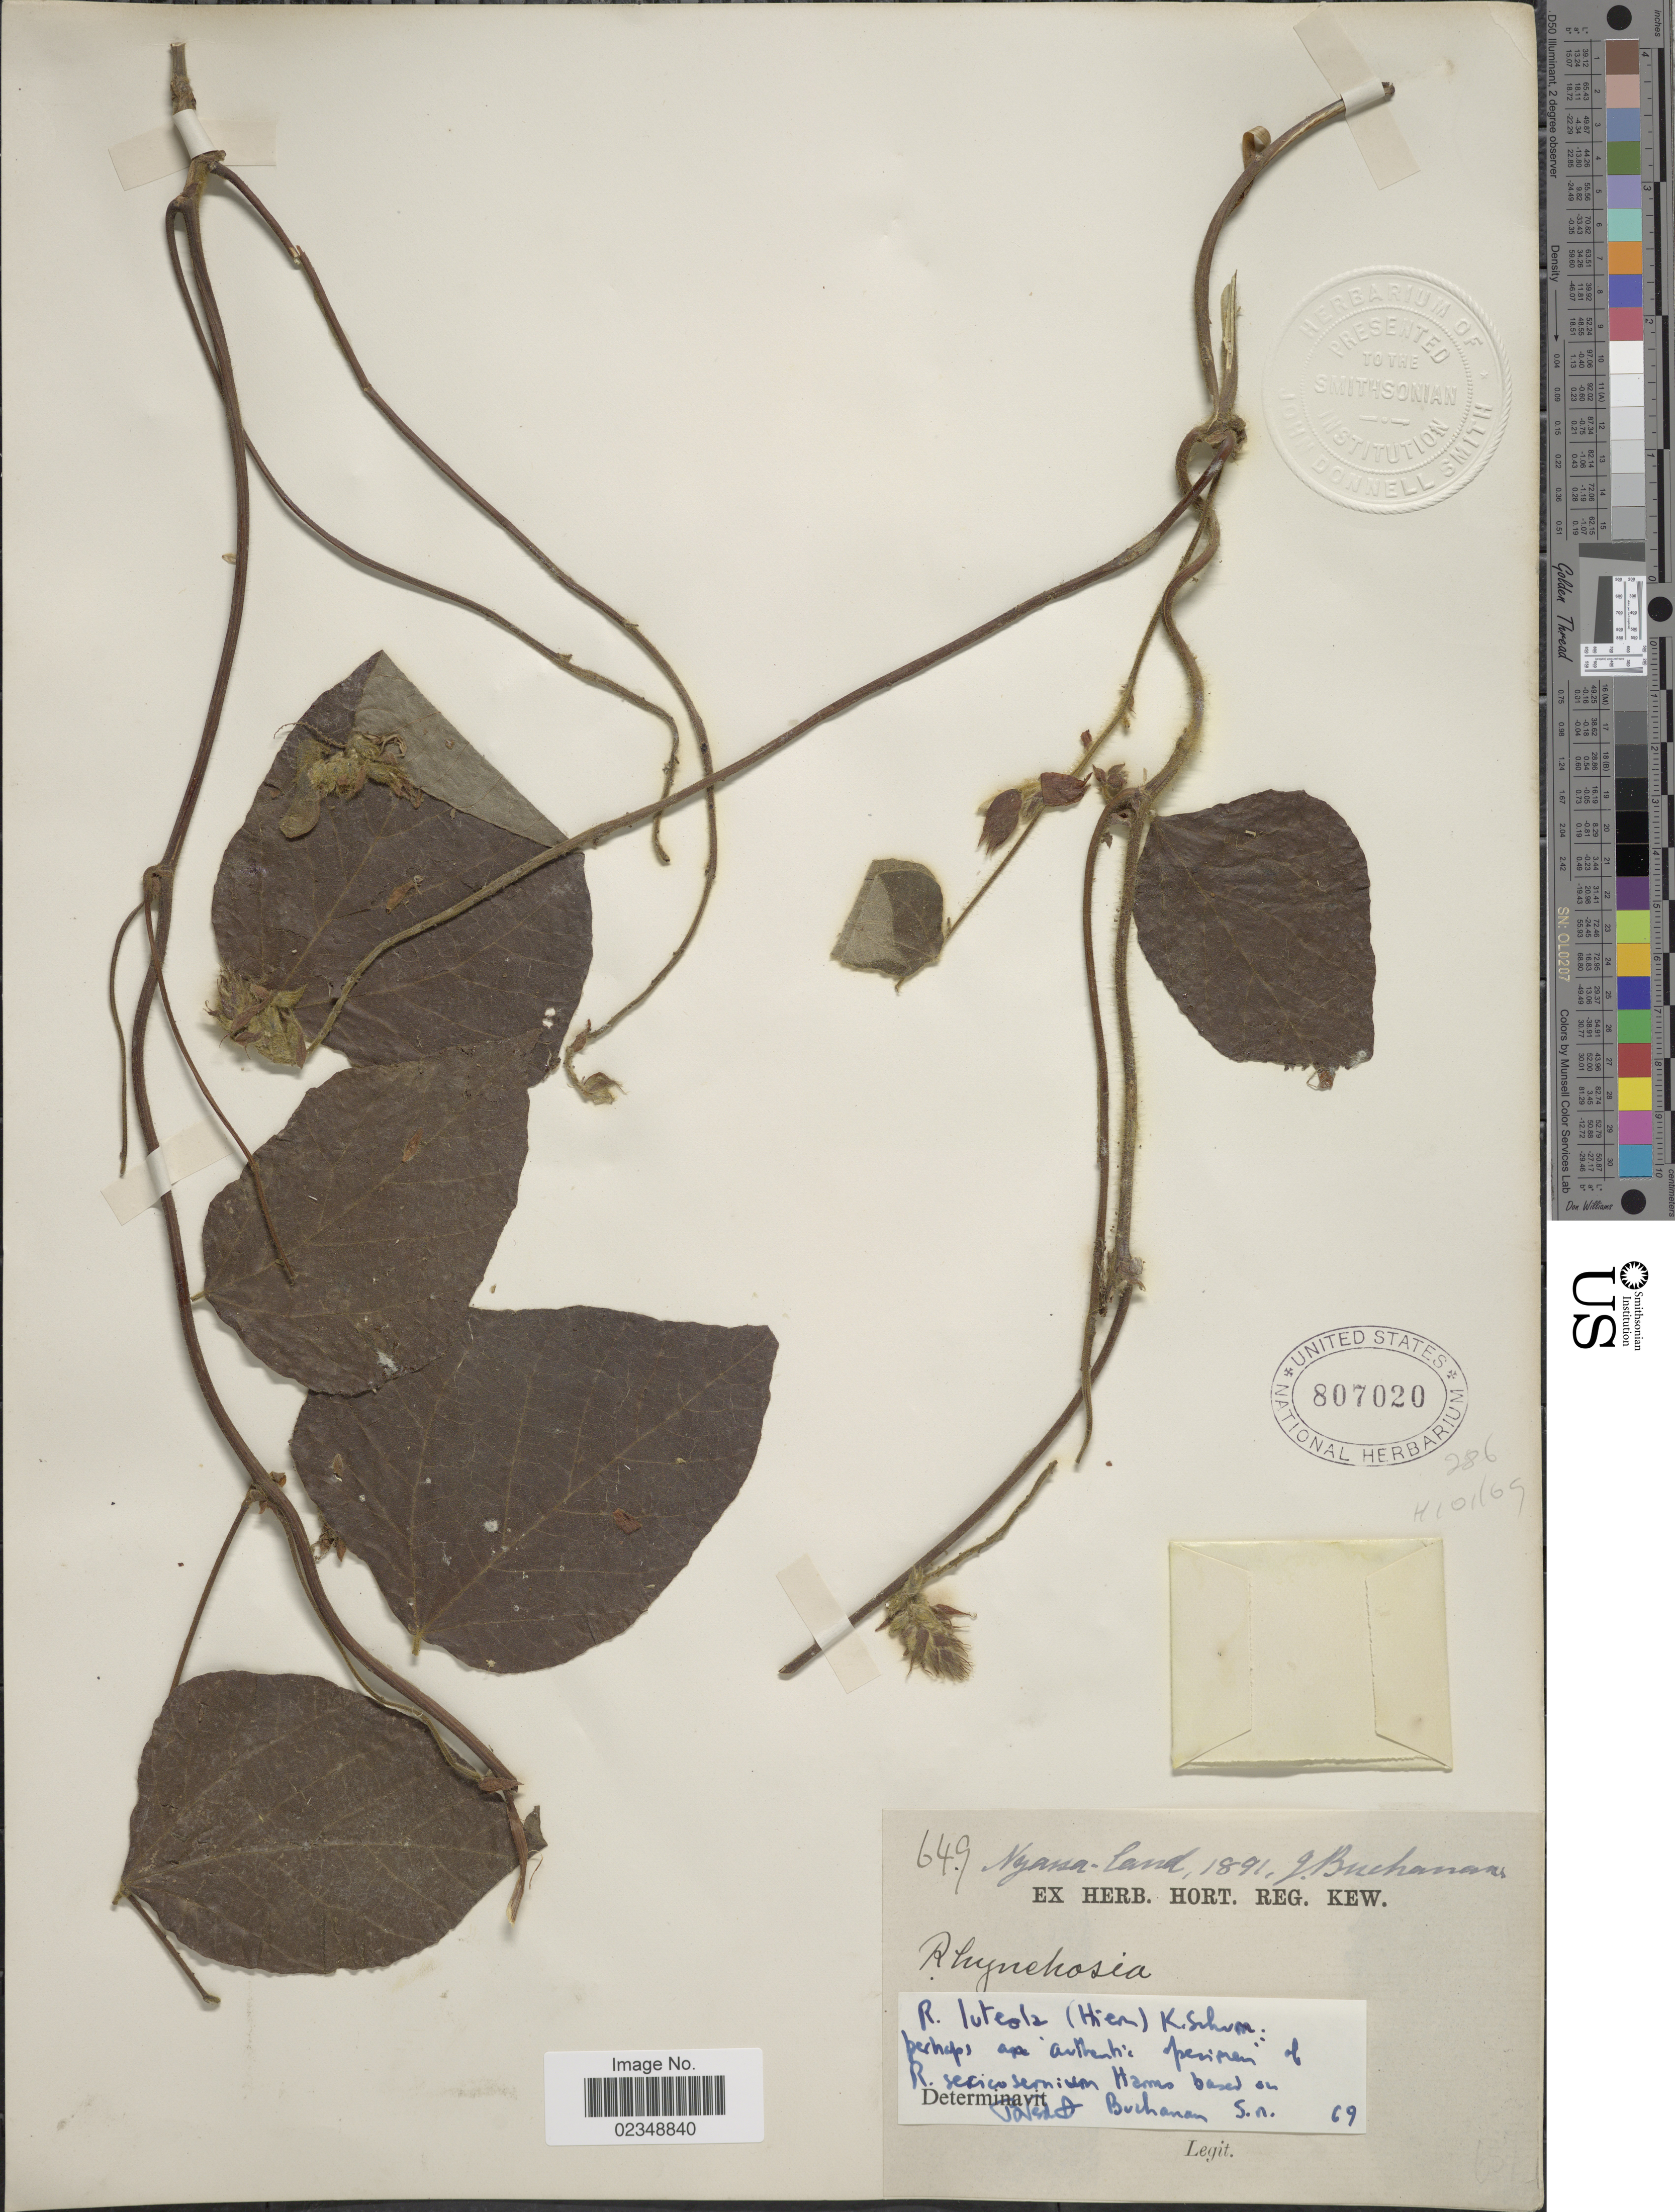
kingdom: Plantae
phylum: Tracheophyta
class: Magnoliopsida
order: Fabales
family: Fabaceae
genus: Rhynchosia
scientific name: Rhynchosia luteola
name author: K. Schum.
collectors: J. Buchanan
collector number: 649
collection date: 1891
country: Malawi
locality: Nyassa-land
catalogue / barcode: US 807020